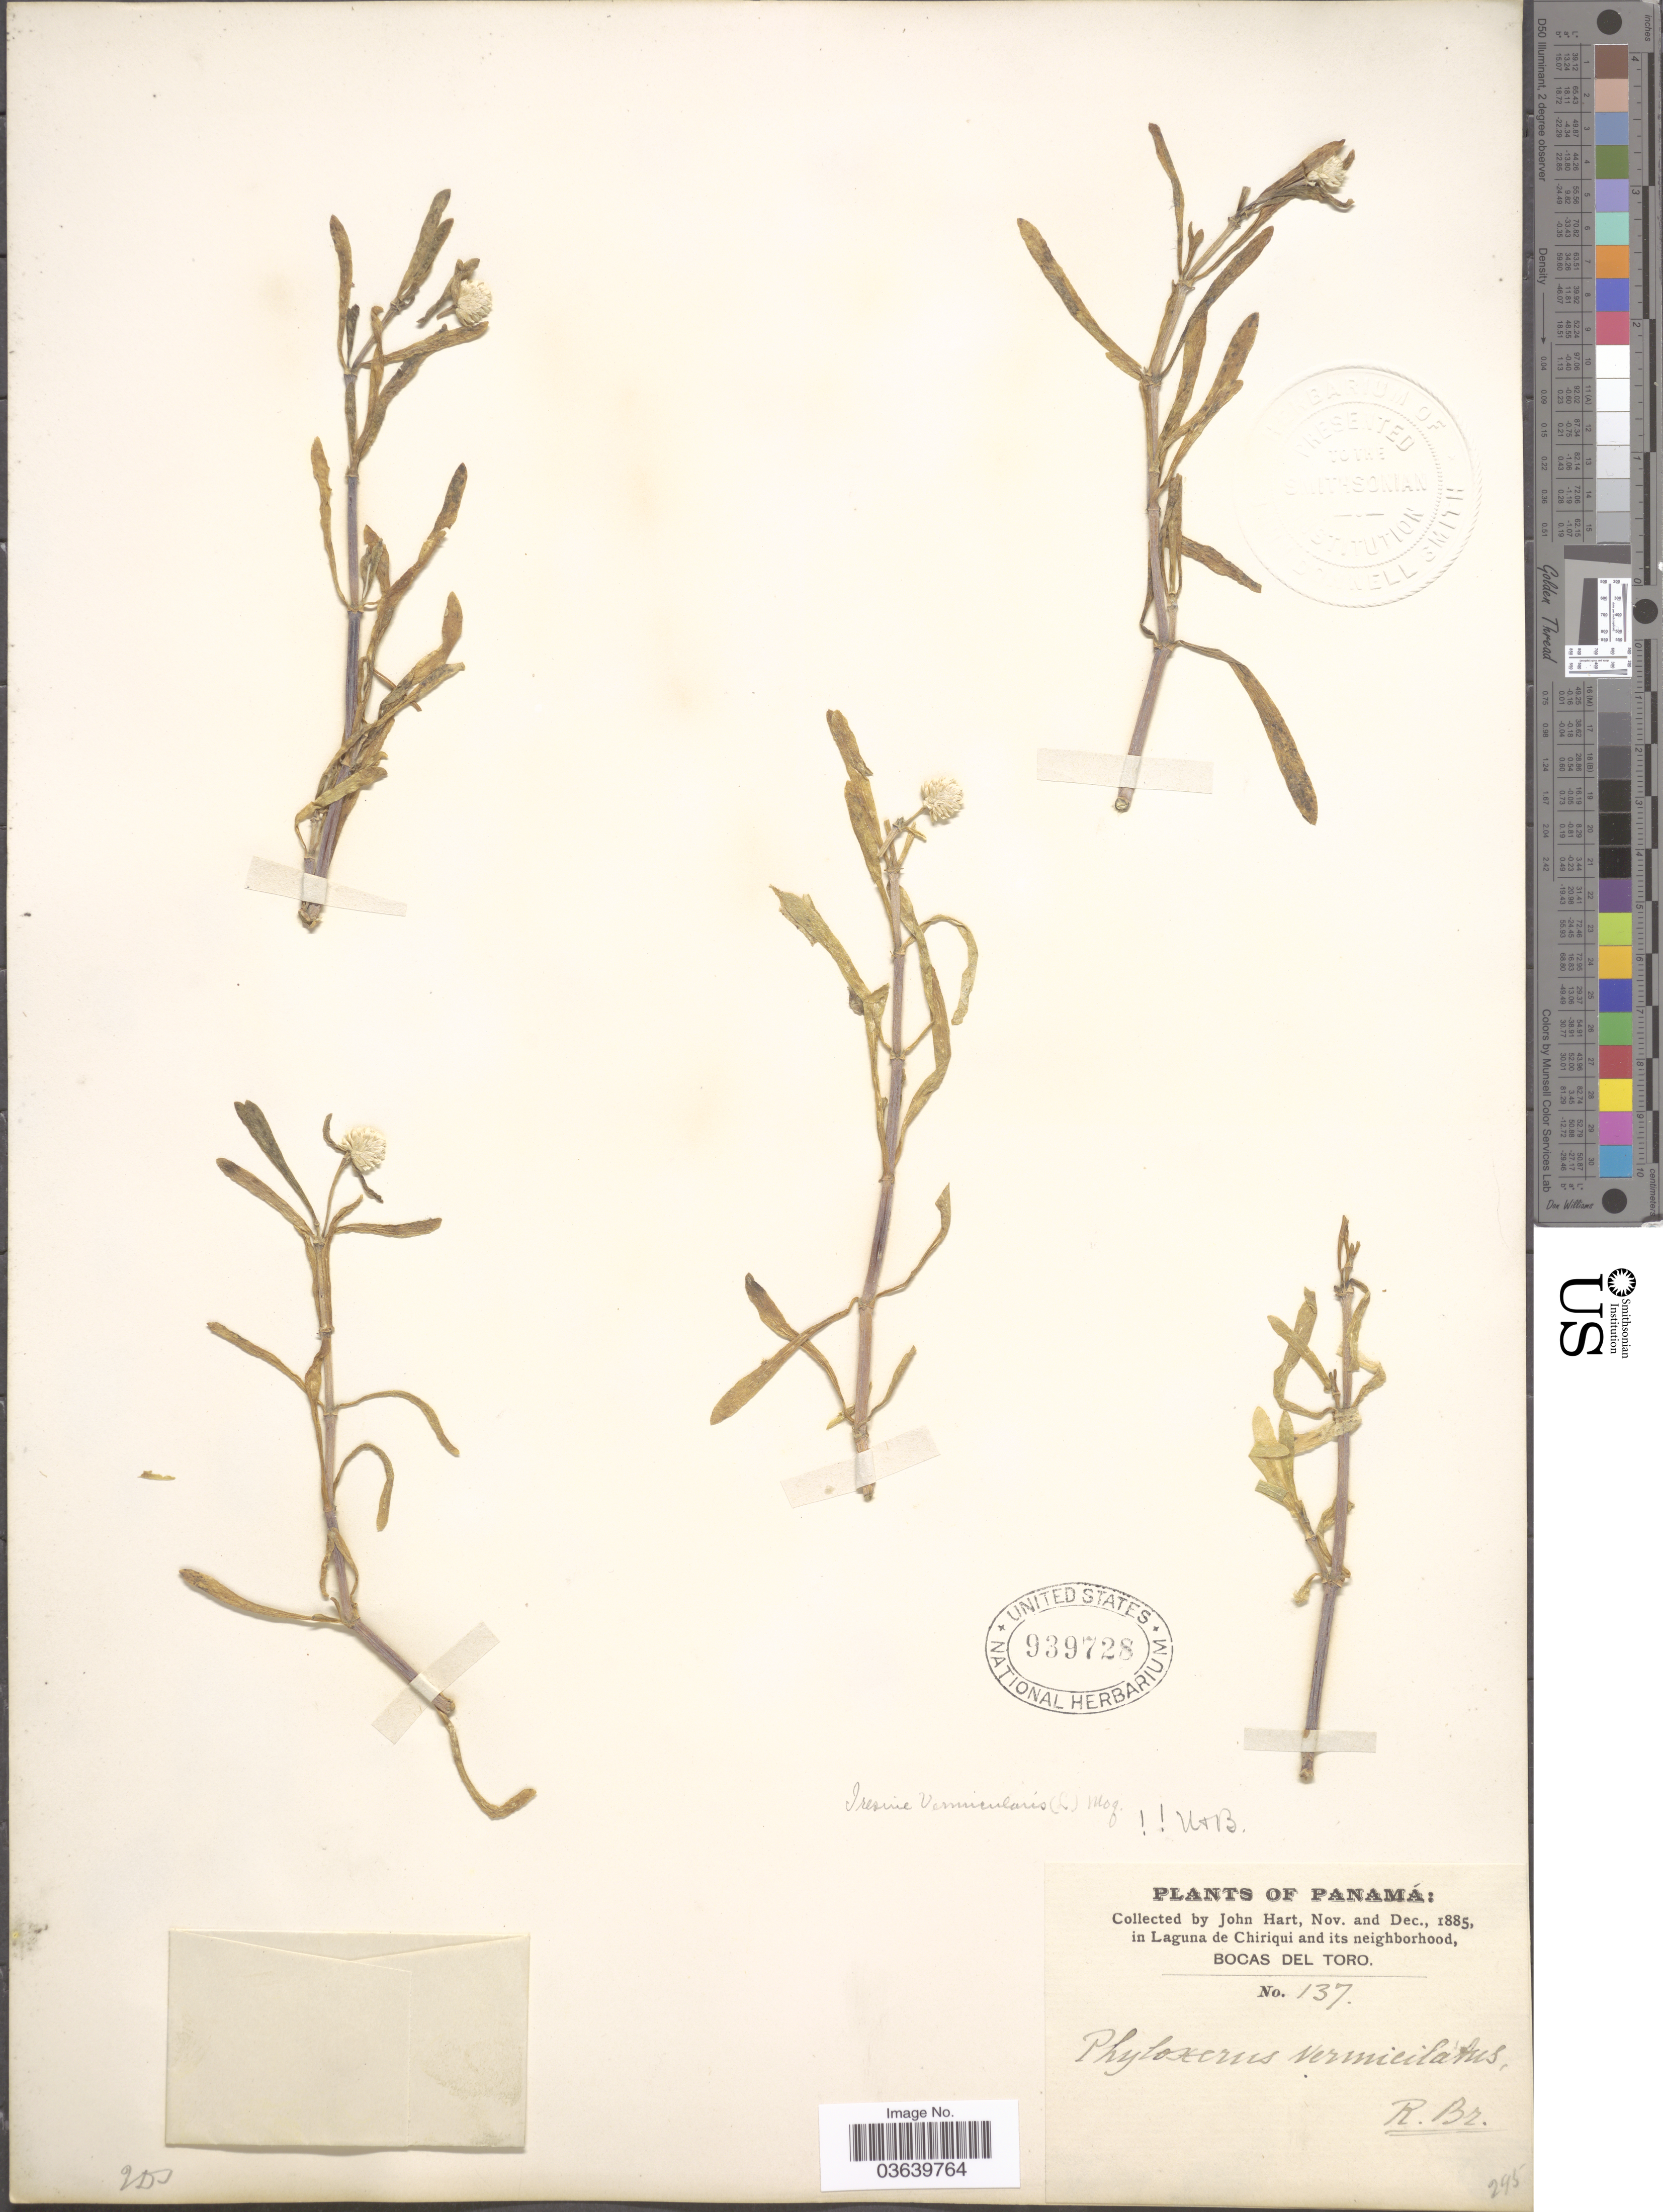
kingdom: Plantae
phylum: Tracheophyta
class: Magnoliopsida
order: Caryophyllales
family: Amaranthaceae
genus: Gomphrena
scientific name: Gomphrena vermicularis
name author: L.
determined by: Strong, Mark T., (BOT), Smithsonian Institution - National Museum of Natural History (UNITED STATES)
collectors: J. H. Hart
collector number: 137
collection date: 1885-11/1885-12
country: Panama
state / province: Bocas del Toro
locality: In Laguna de Chiriqui and its neighborhood.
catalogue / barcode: US 939728